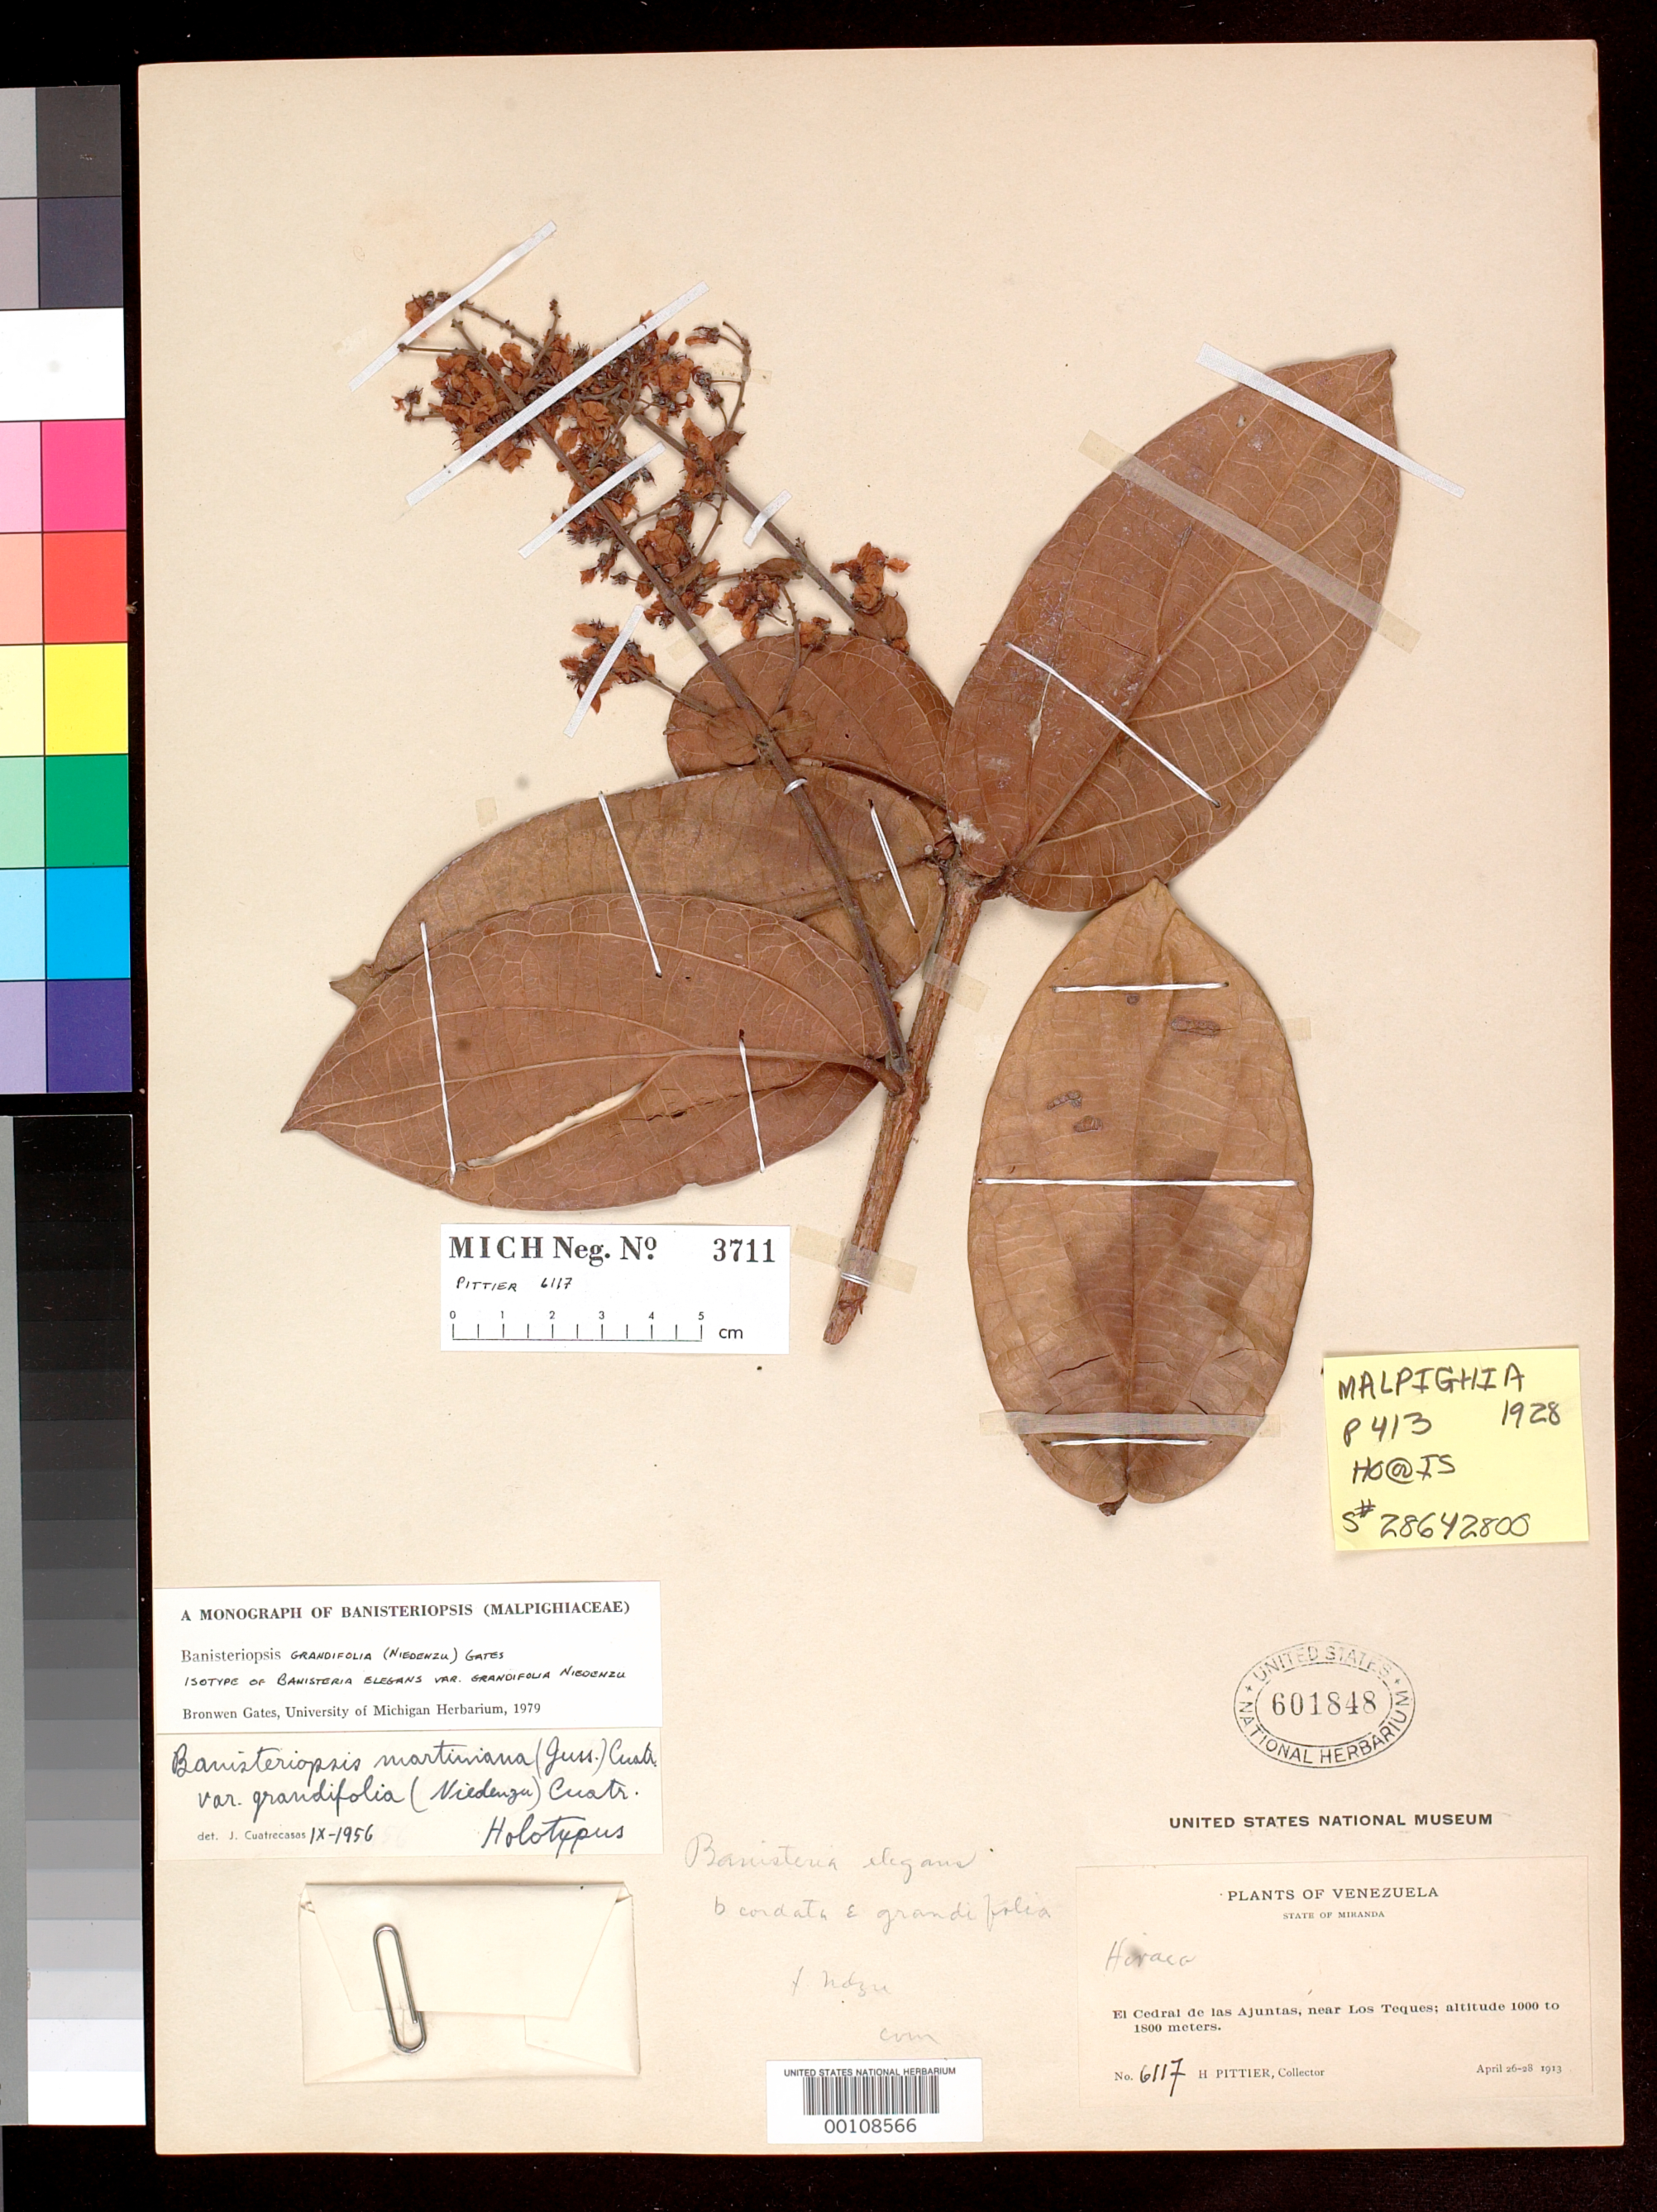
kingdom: Plantae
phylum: Tracheophyta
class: Magnoliopsida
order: Malpighiales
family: Malpighiaceae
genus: Banisteria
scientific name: Banisteria elegans subsp. cordata var. grandifolia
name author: Nied.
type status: Holotype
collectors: H. F. Pittier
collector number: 6117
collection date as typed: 26 Apr 1913 to 28 Apr 1913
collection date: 1913-04-26/1913-04-28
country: Venezuela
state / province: Miranda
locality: El Cedral de las Ajuntas, near los Teques.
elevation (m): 1000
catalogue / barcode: US 601848